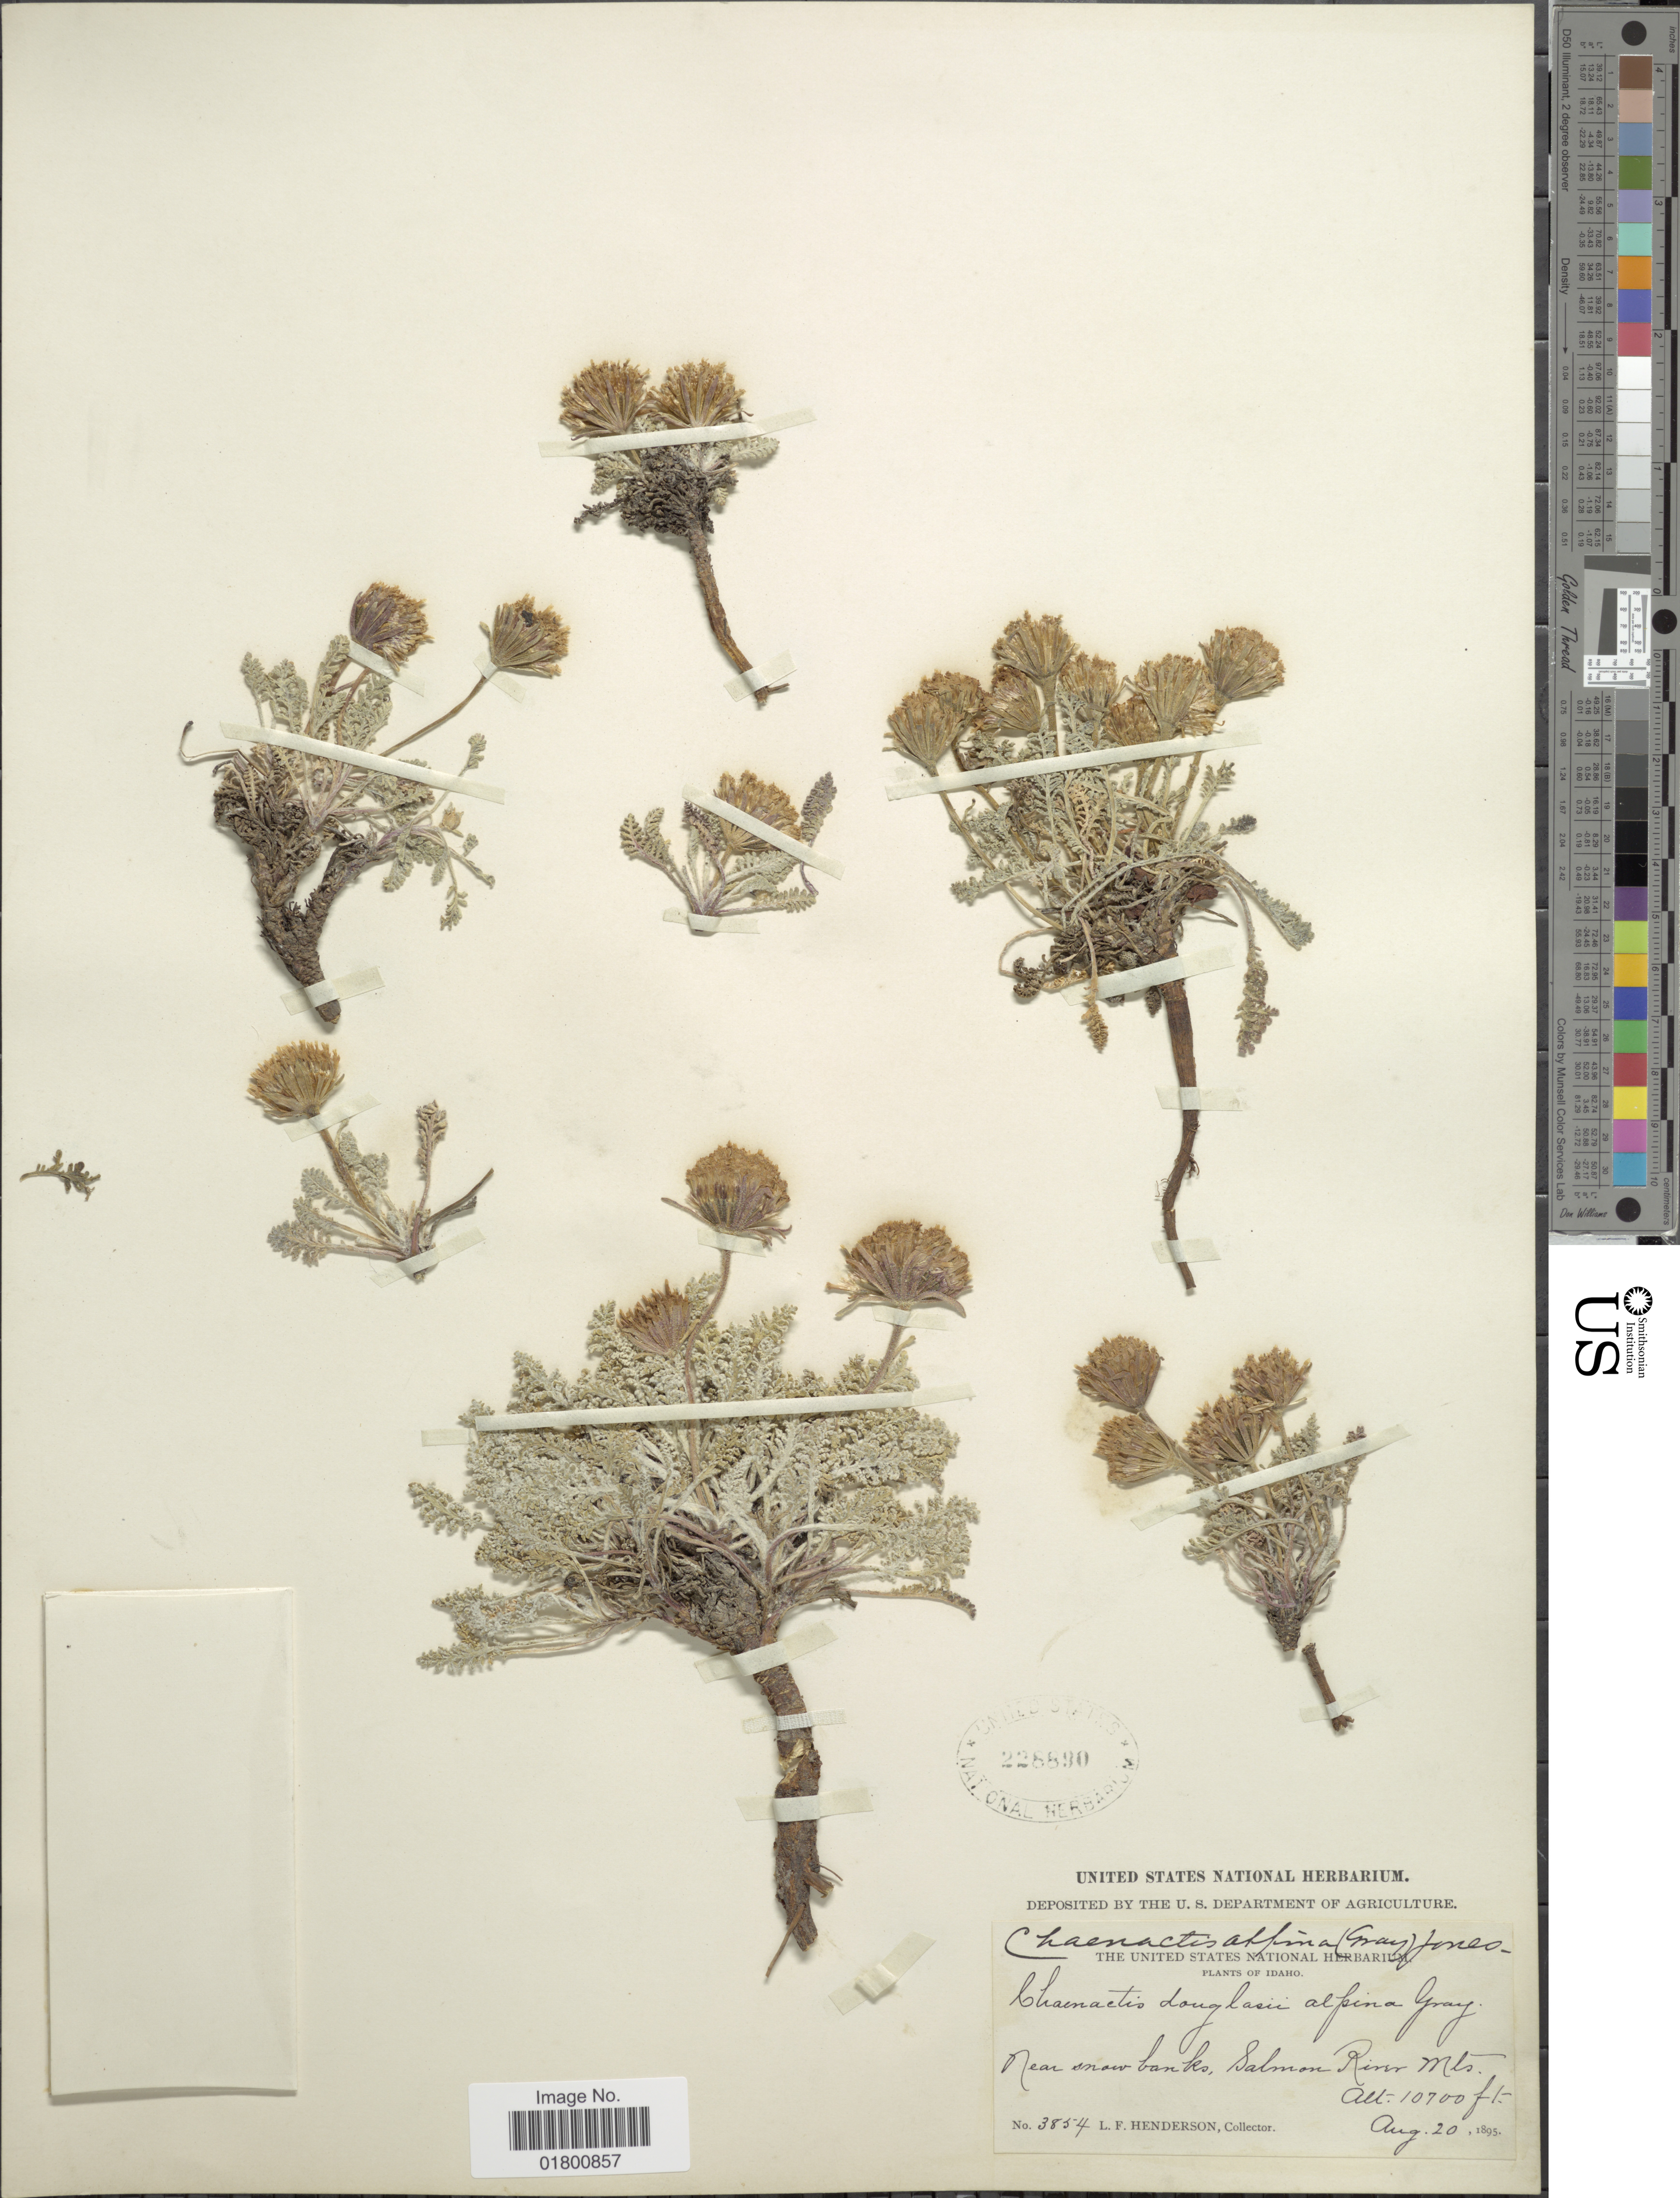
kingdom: Plantae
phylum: Tracheophyta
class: Magnoliopsida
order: Asterales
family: Asteraceae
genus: Chaenactis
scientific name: Chaenactis alpina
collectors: L. Henderson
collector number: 3854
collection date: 1895-08-20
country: United States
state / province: Idaho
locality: Near snow banks, Salmon River Mts.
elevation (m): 3261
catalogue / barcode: US 228890